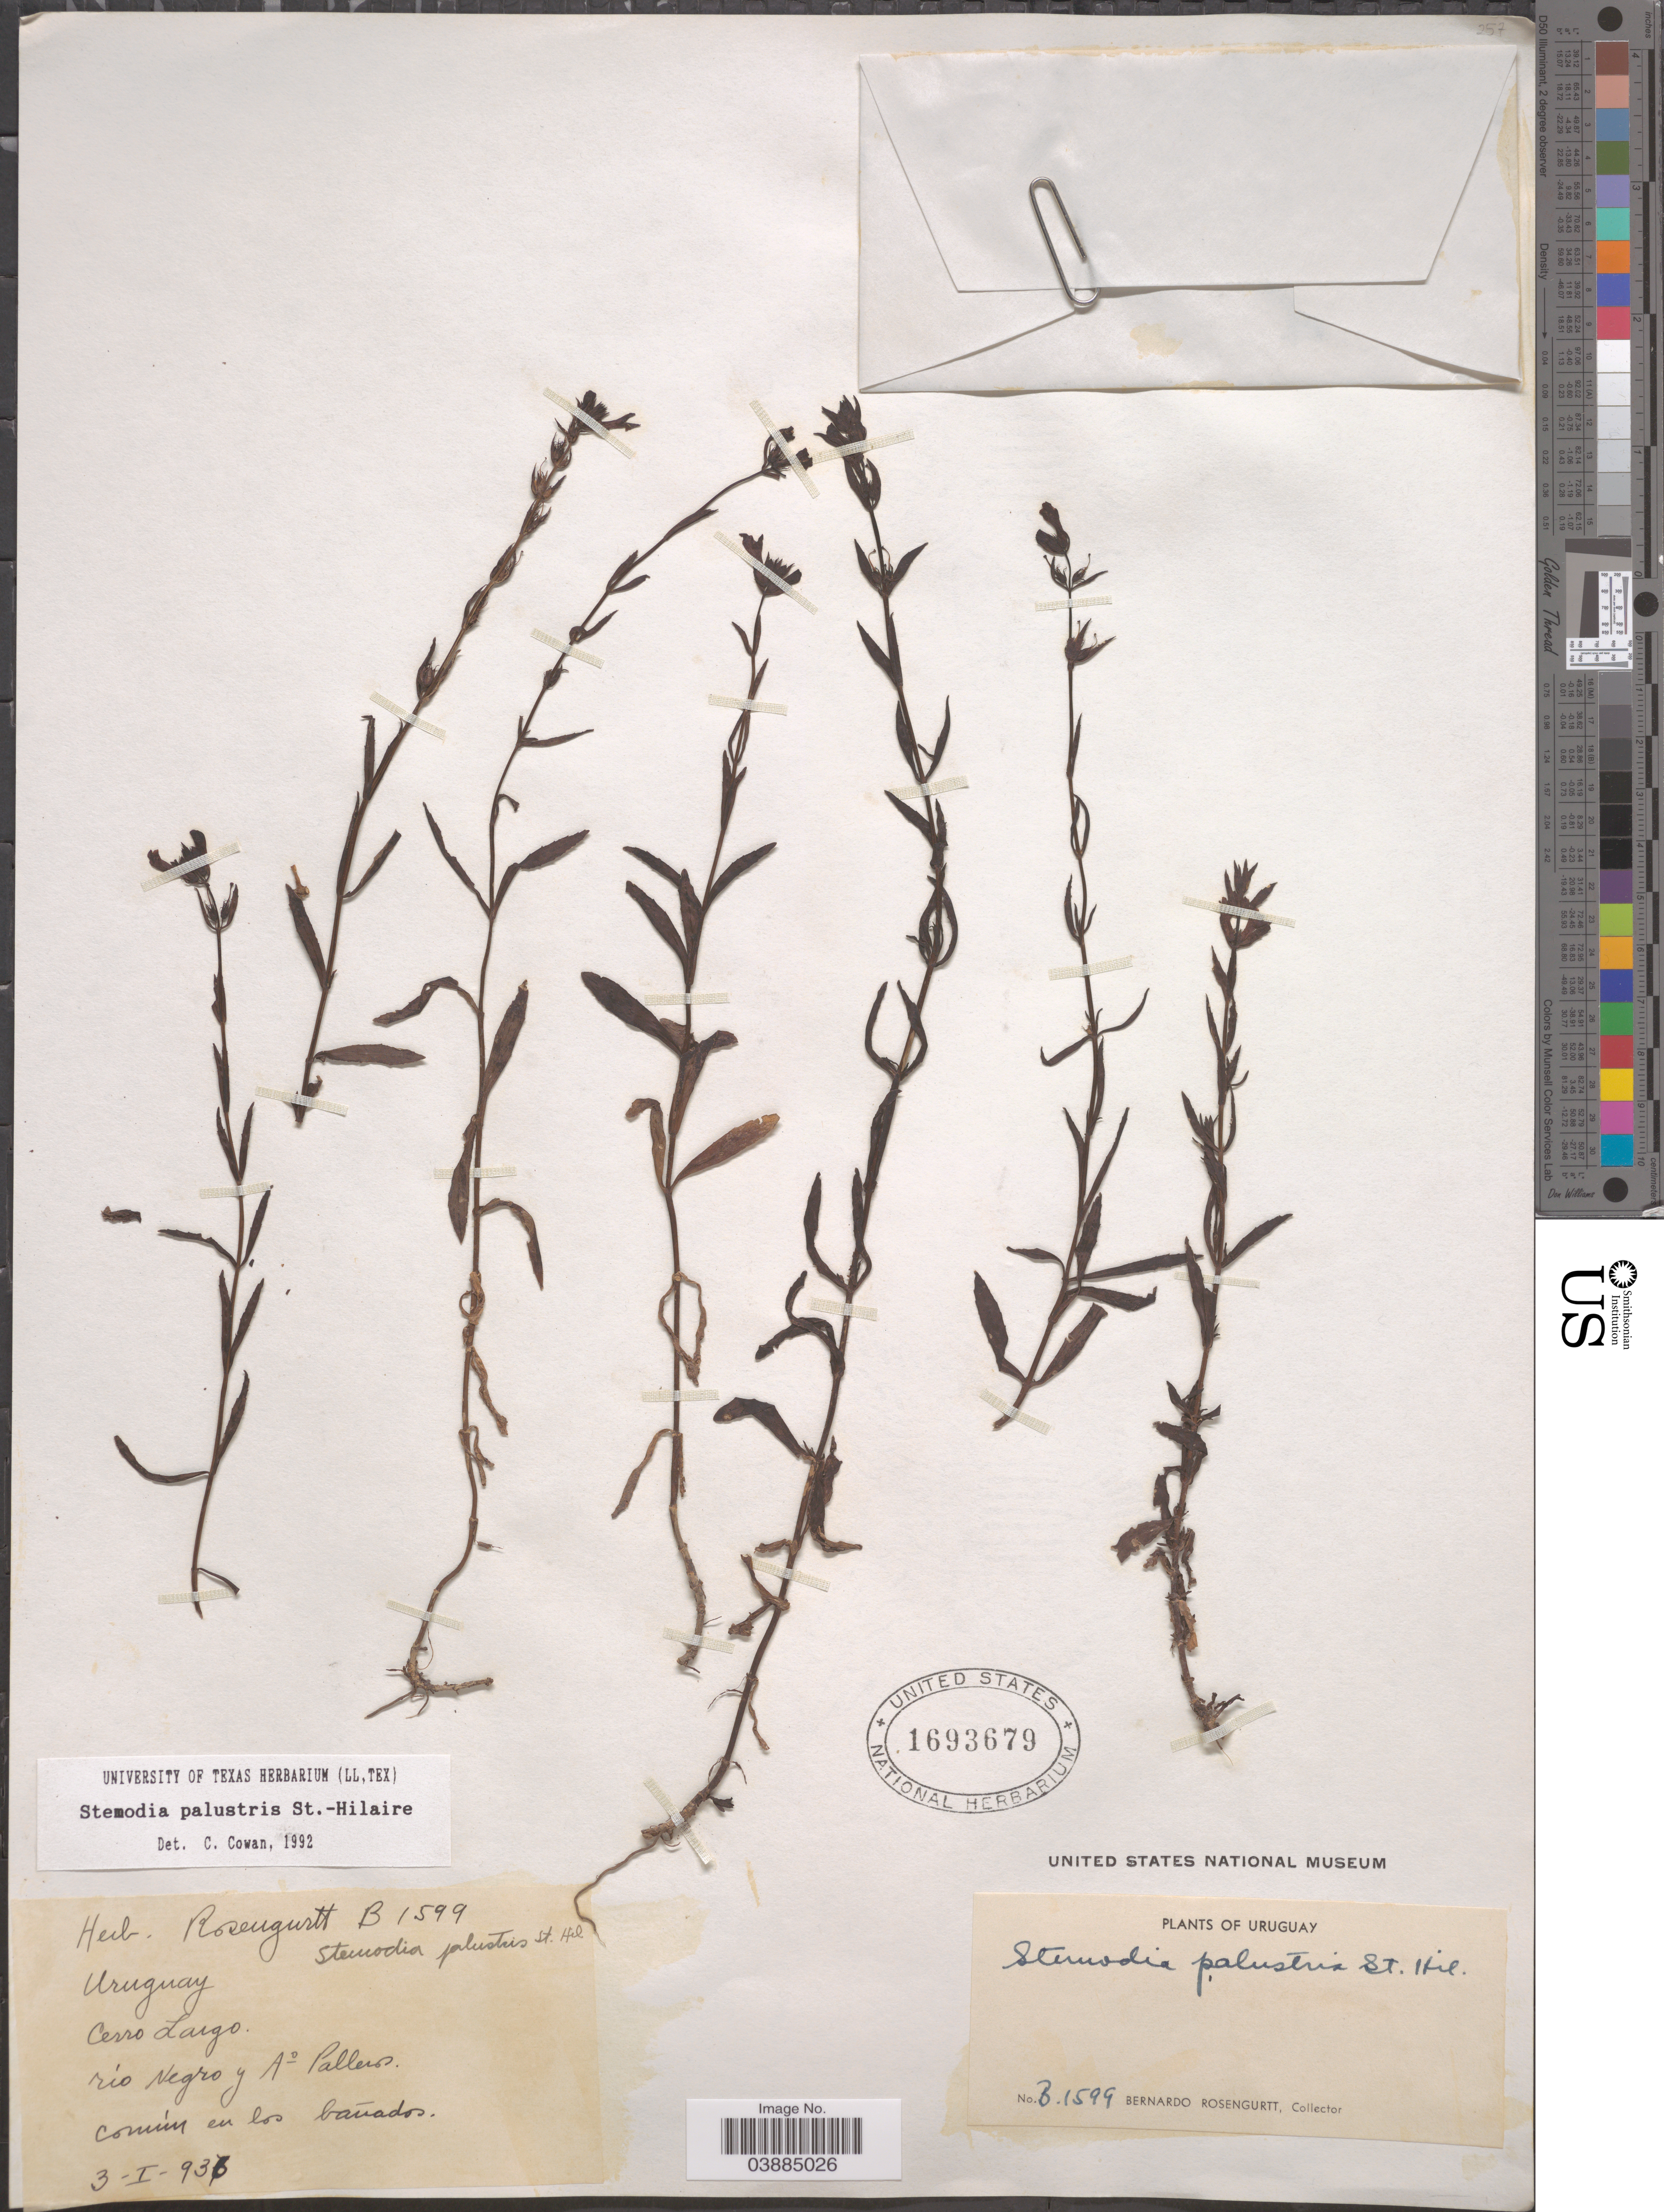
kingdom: Plantae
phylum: Tracheophyta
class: Magnoliopsida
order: Lamiales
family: Plantaginaceae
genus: Stemodia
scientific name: Stemodia palustris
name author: A. St.-Hil.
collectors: B. Rosengurtt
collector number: B1599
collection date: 1937-01-03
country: Uruguay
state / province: Rio Negro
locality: Cerro Largo. Río Negro y A° Palleros.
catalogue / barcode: US 1693679